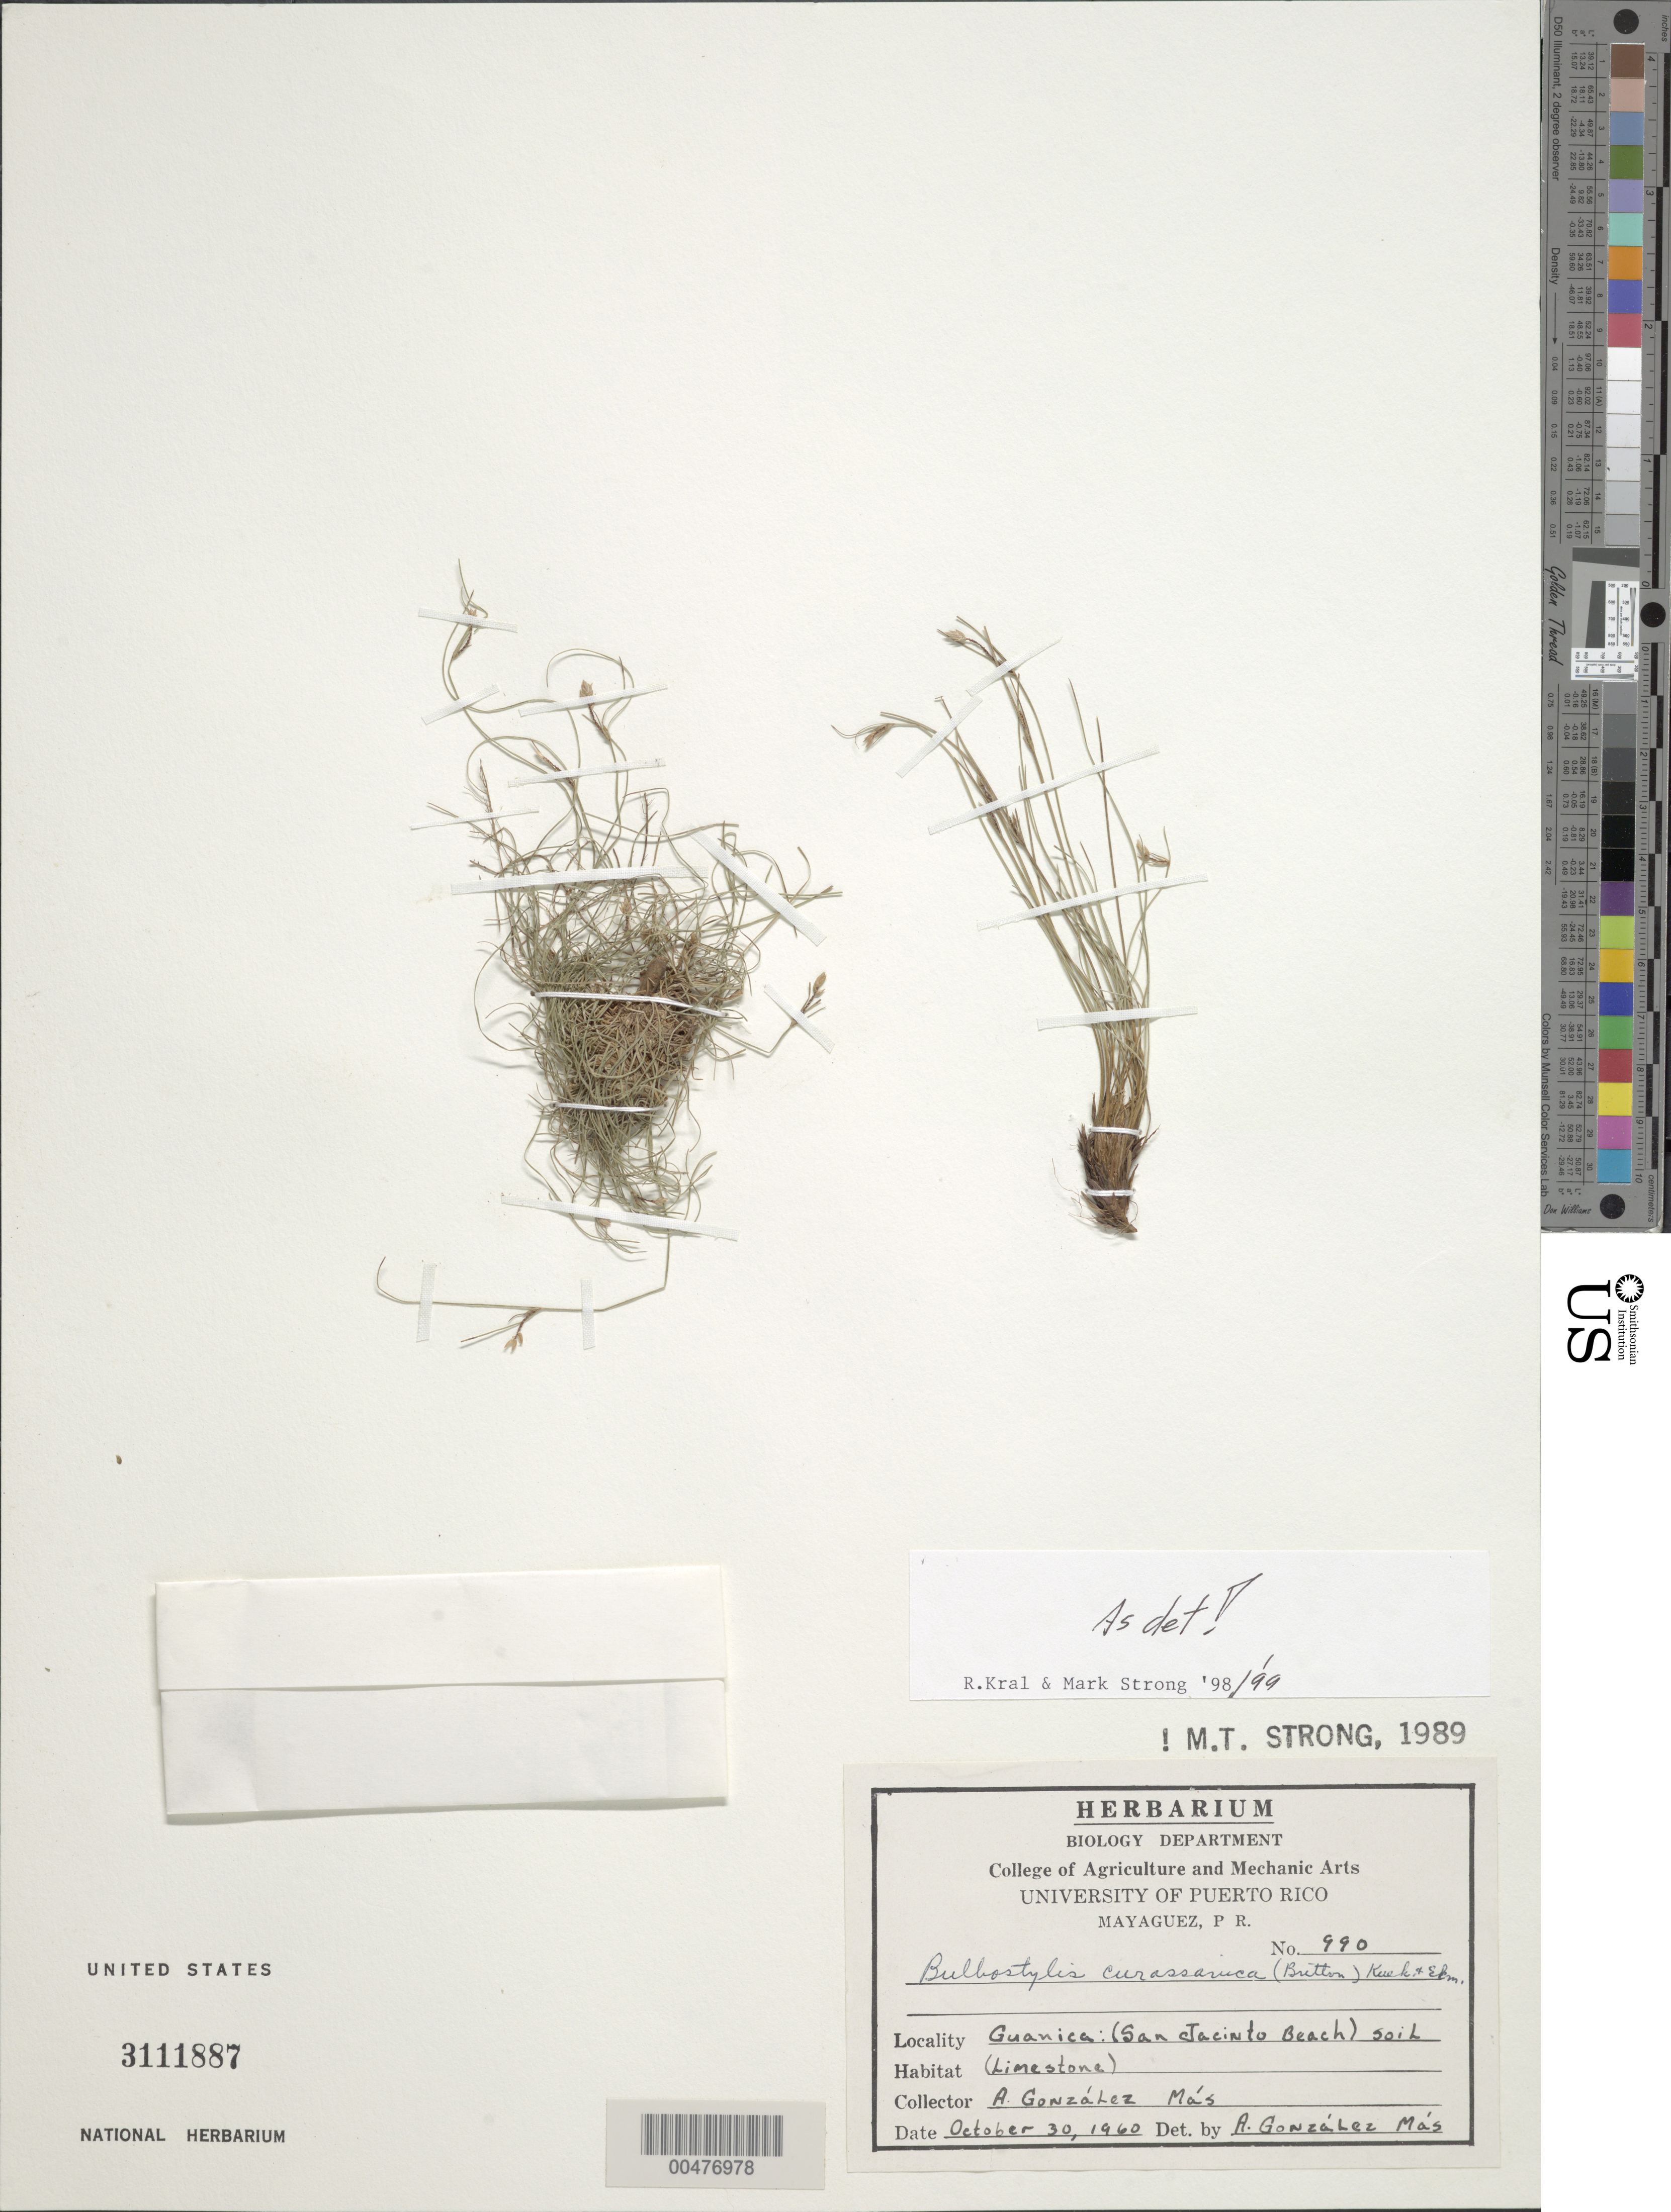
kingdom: Plantae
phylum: Tracheophyta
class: Liliopsida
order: Poales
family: Cyperaceae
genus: Bulbostylis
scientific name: Bulbostylis curassavica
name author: (Britton) Kük. & Ekman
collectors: A. González Más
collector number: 990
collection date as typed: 30 Oct 1960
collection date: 1960-10-30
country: Puerto Rico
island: Greater Antilles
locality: Guánica: San Jacinto Beach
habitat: Limestone.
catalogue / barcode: US 3111887